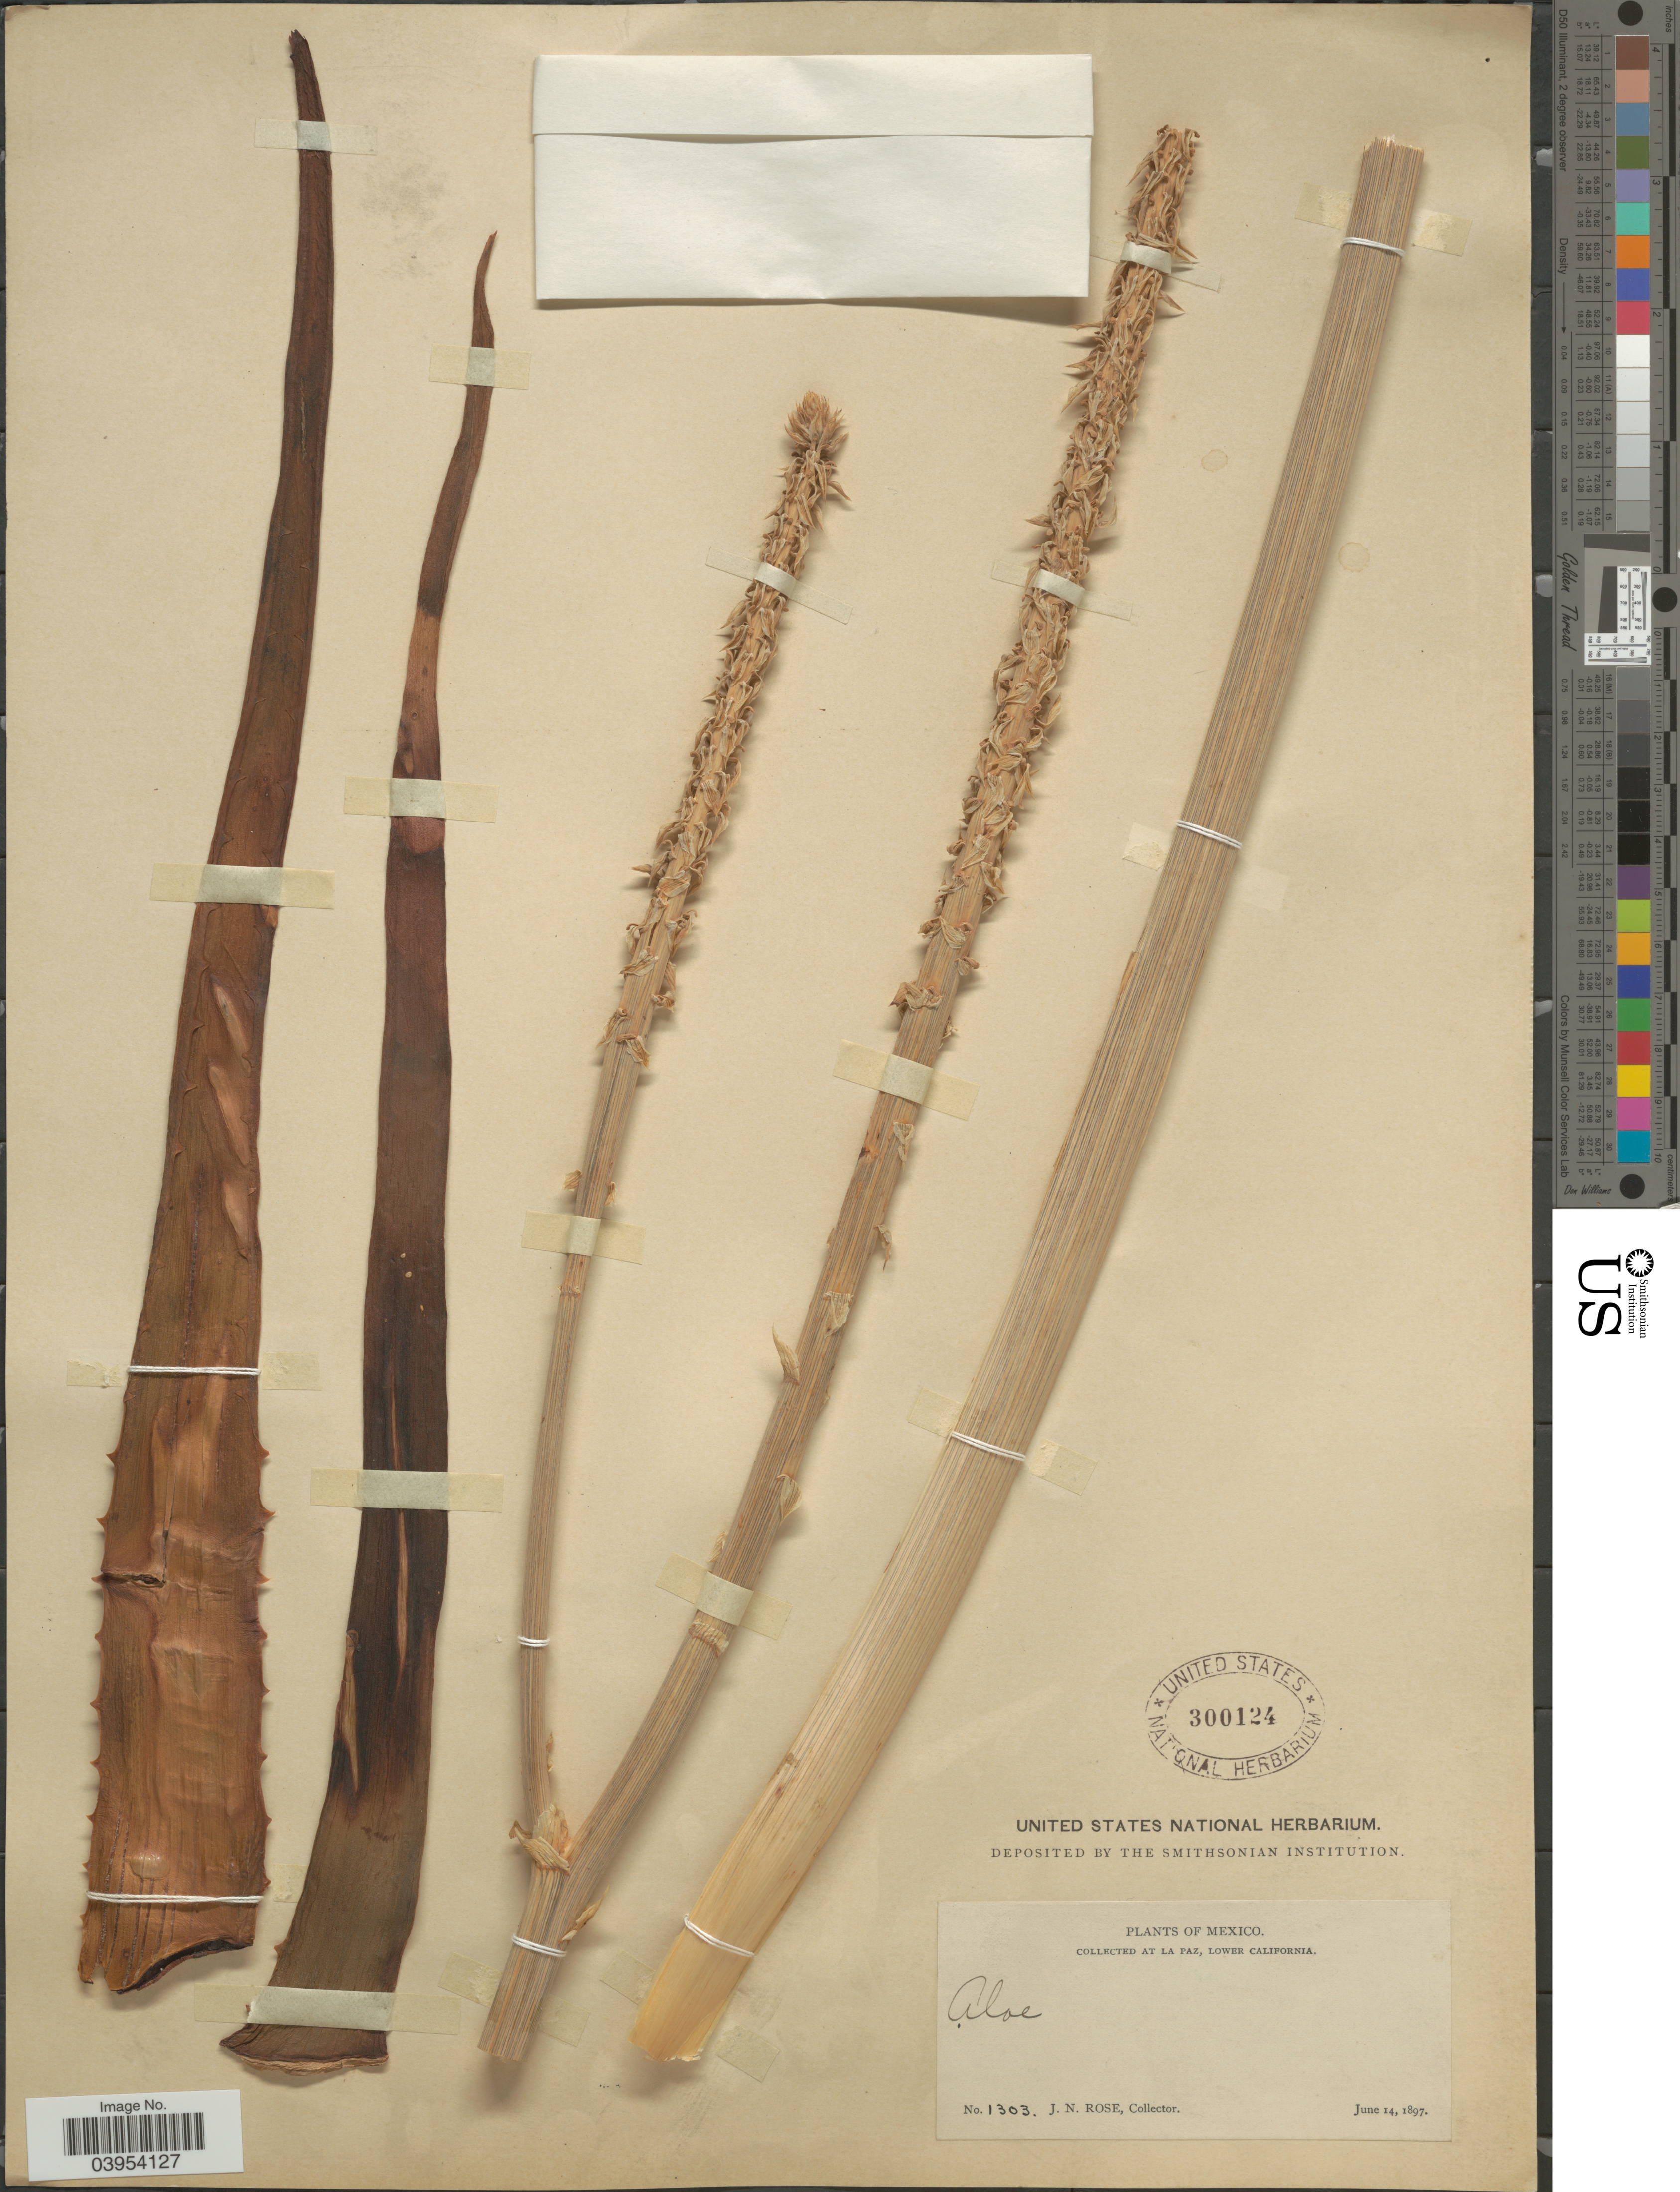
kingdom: Plantae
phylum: Tracheophyta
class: Liliopsida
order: Asparagales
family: Asphodelaceae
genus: Aloe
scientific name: Aloe vera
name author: L.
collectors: J. N. Rose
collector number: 1303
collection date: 1897-06-14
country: Mexico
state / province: Baja California Sur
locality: At La Paz, Lower California.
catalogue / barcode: US 300124